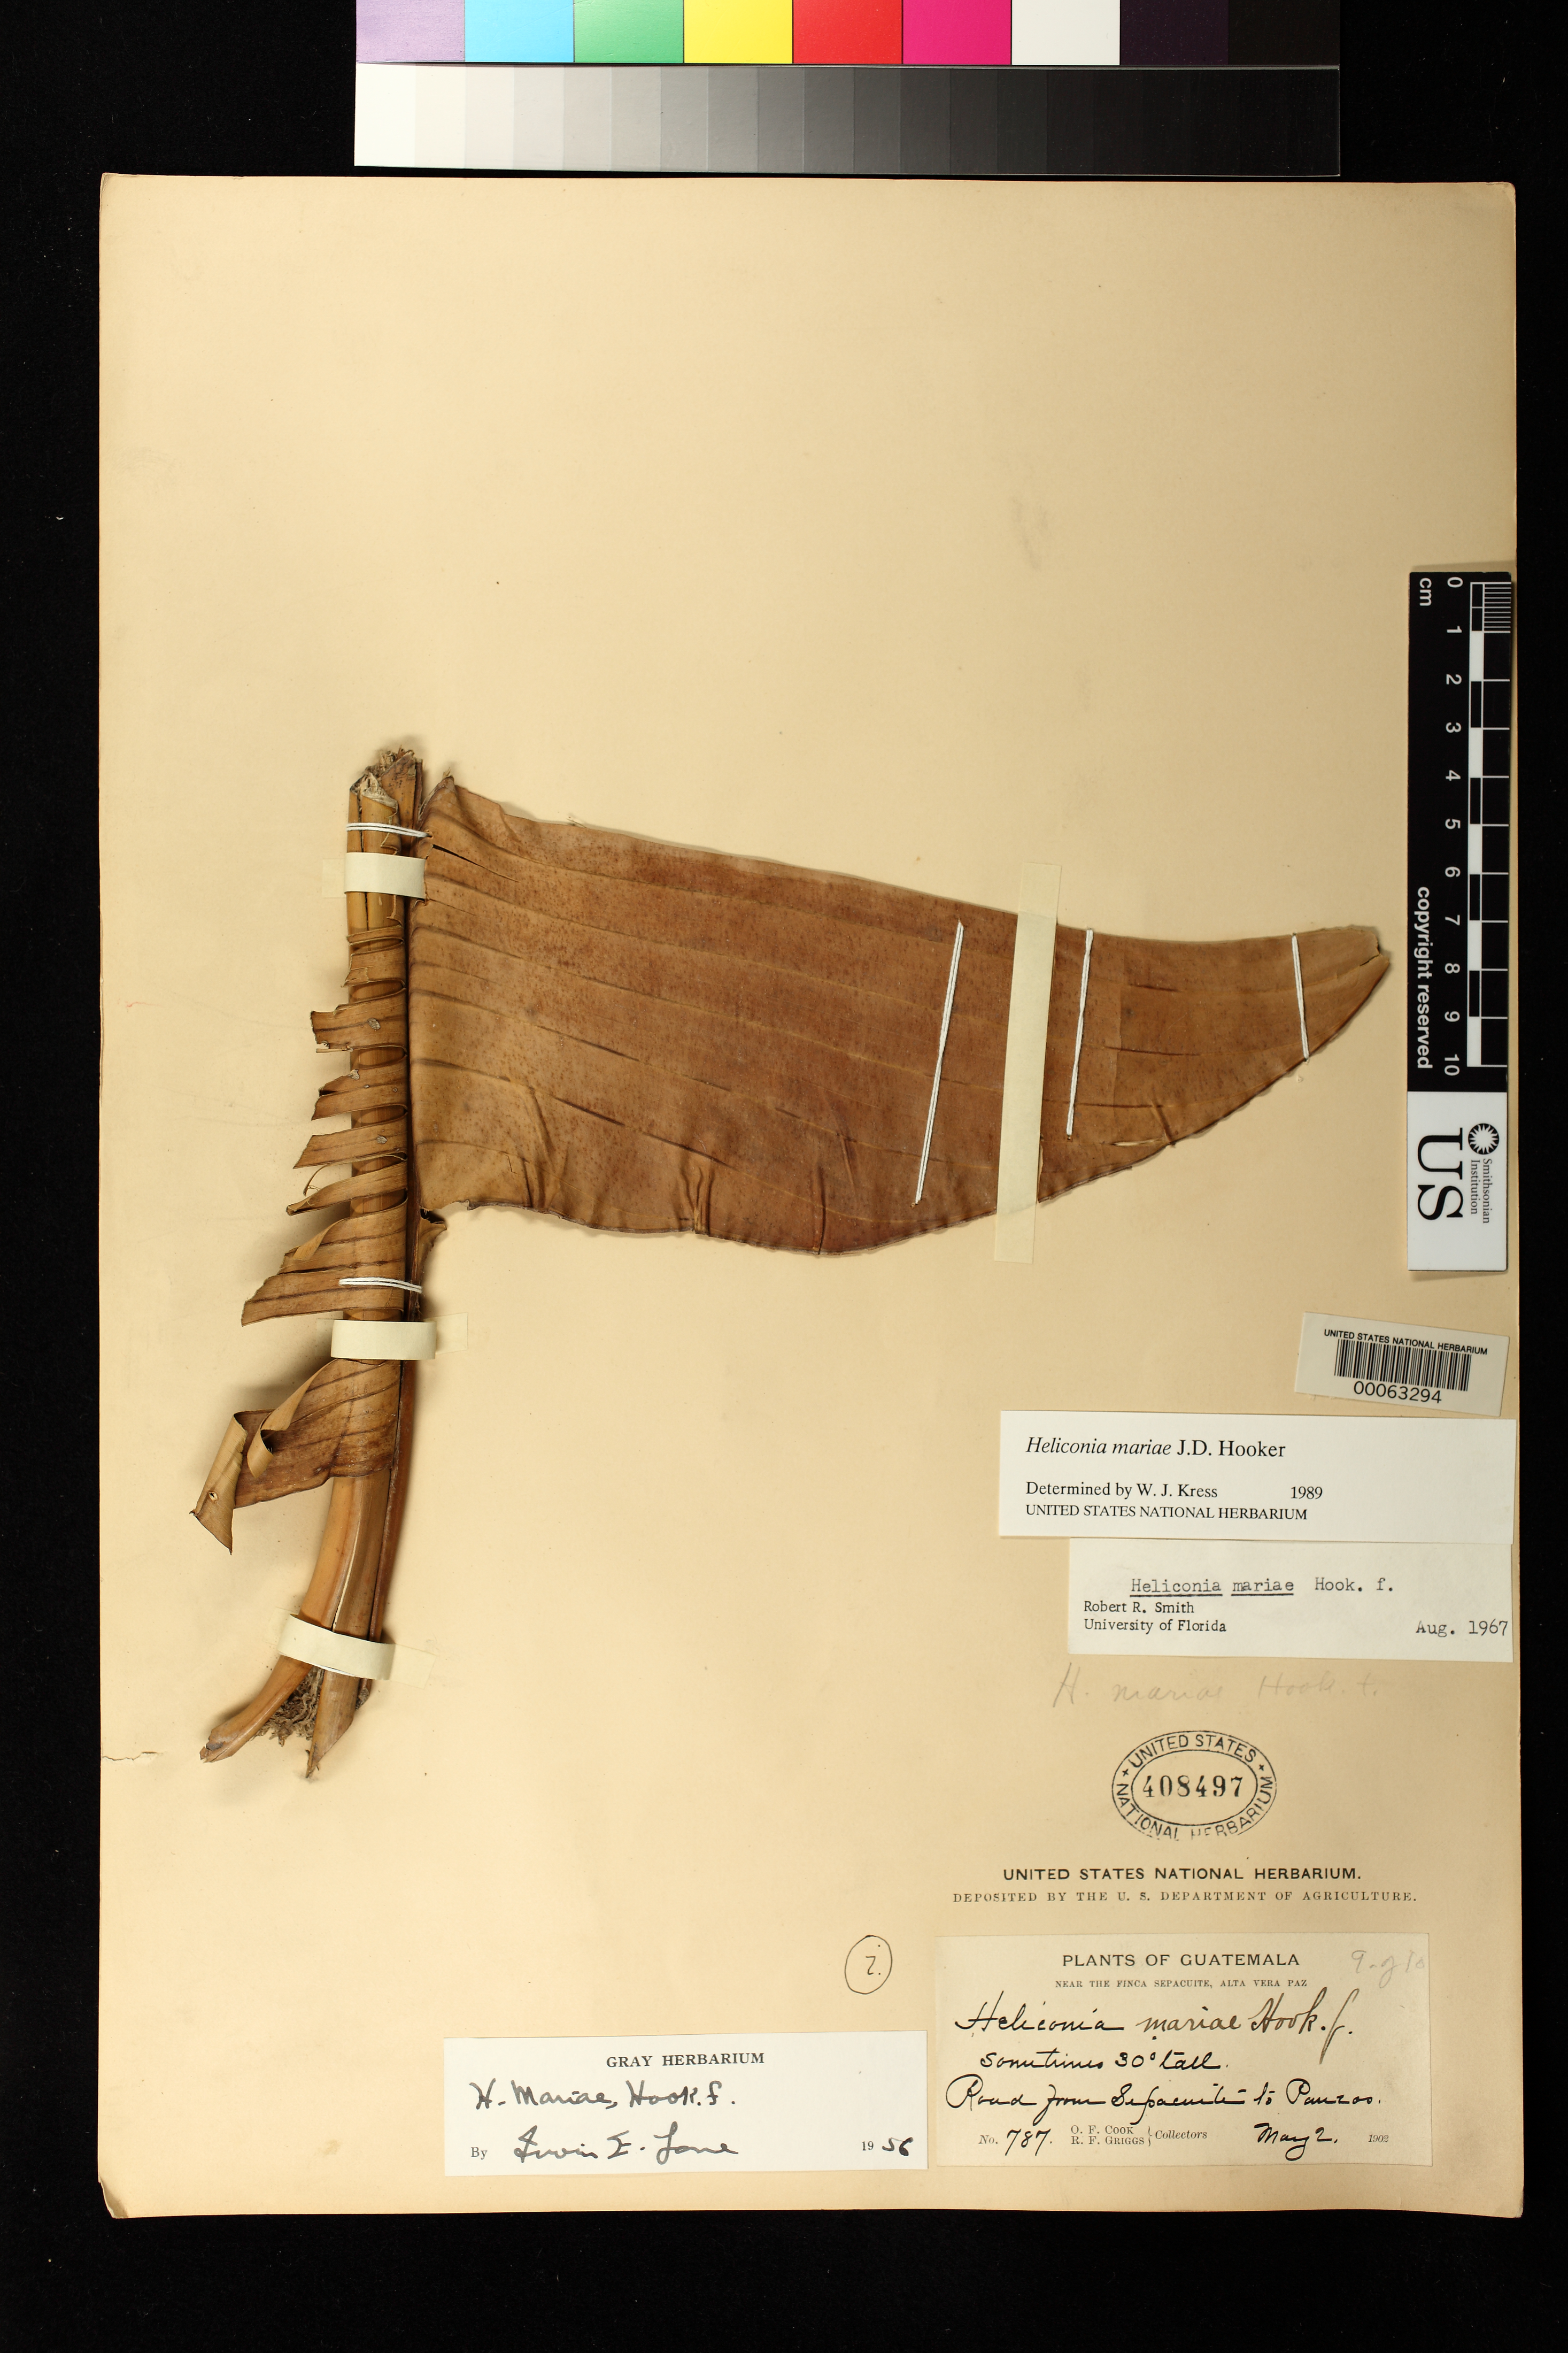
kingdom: Plantae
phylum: Tracheophyta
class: Liliopsida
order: Zingiberales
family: Heliconiaceae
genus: Heliconia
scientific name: Heliconia mariae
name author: Hook. f.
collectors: O. F. Cook & R. F. Griggs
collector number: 787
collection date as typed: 02 May 1902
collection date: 1902-05-02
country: Guatemala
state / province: Alta Verapaz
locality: Near the Finca Sepacuite; road from Sepacuite to Panzos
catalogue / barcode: US 408497